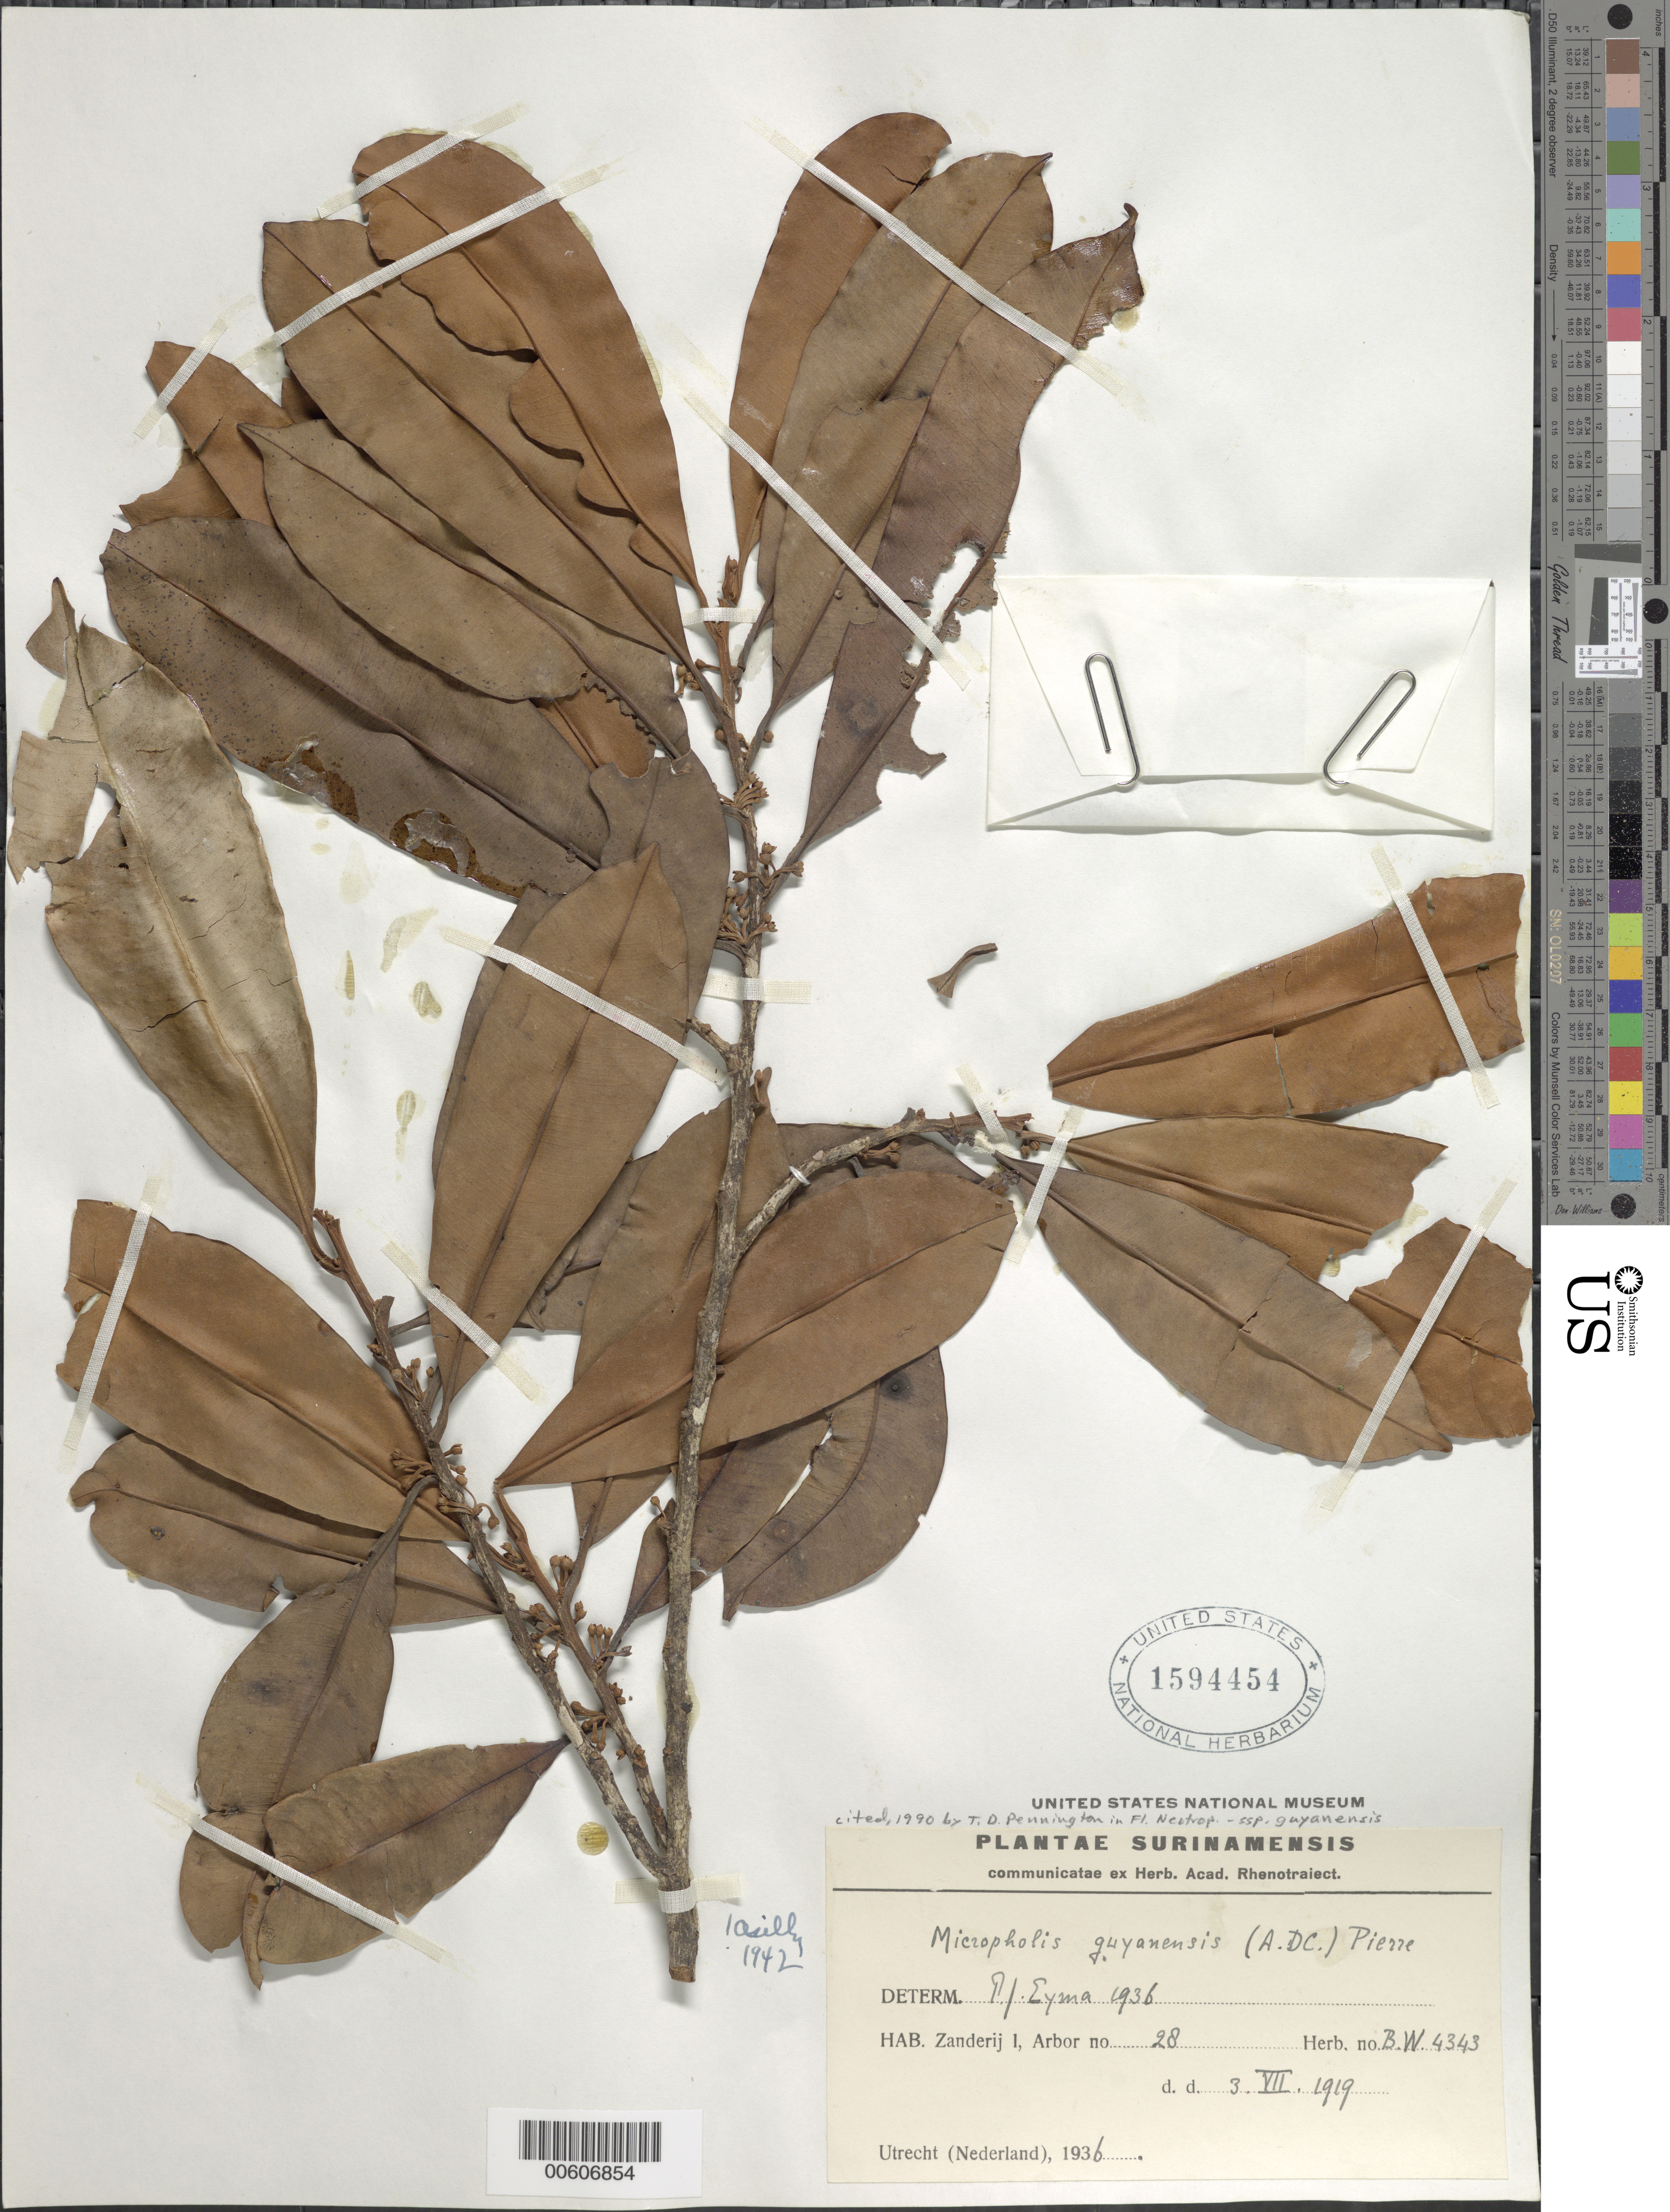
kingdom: Plantae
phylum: Tracheophyta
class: Magnoliopsida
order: Ericales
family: Sapotaceae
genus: Micropholis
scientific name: Micropholis guyanensis subsp. guyanensis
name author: (A. DC.) Pierre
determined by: Pennington, T. D., (K)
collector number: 4343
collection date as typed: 3-Jul-19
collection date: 1919-07-03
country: Suriname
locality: Zanderij I., Forest Reserve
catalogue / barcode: US 1594454